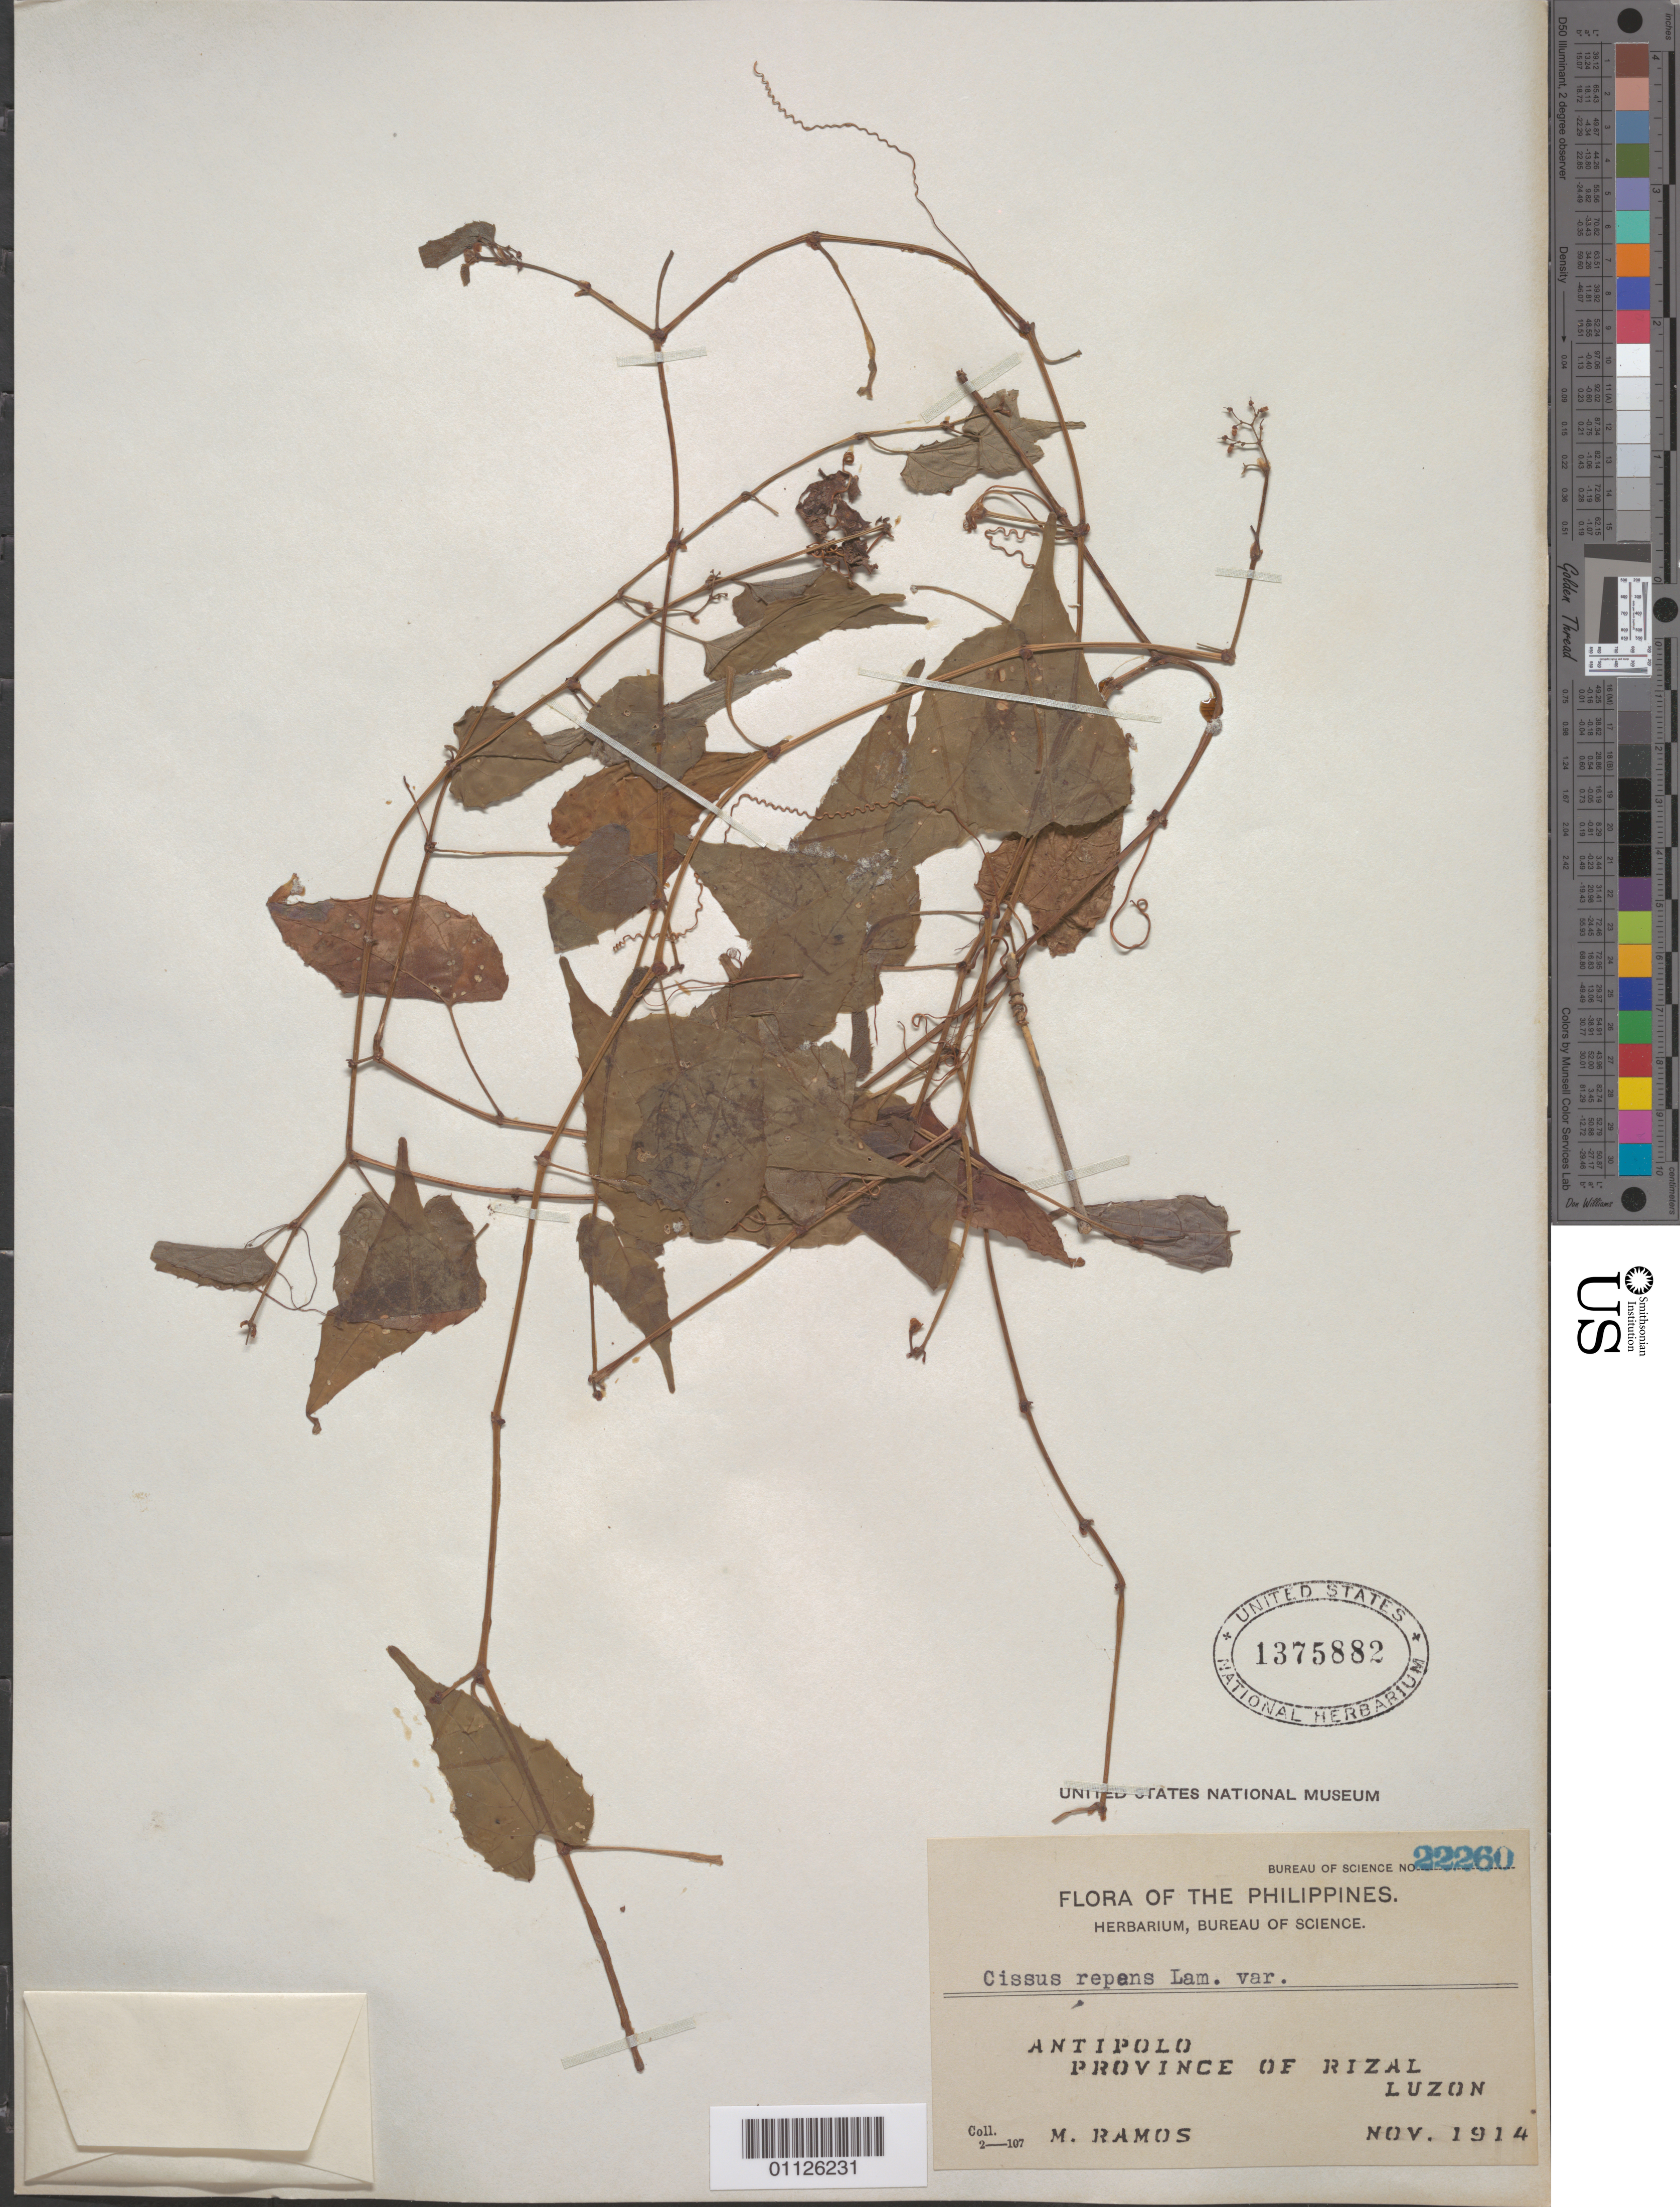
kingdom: Plantae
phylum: Tracheophyta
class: Magnoliopsida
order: Vitales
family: Vitaceae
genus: Cissus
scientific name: Cissus repens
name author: Lam.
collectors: M. Ramos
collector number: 22260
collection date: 1914-11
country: Philippines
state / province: Calabarzon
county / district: Rizal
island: Luzon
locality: Antipolo. Luzon.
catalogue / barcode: US 1375882